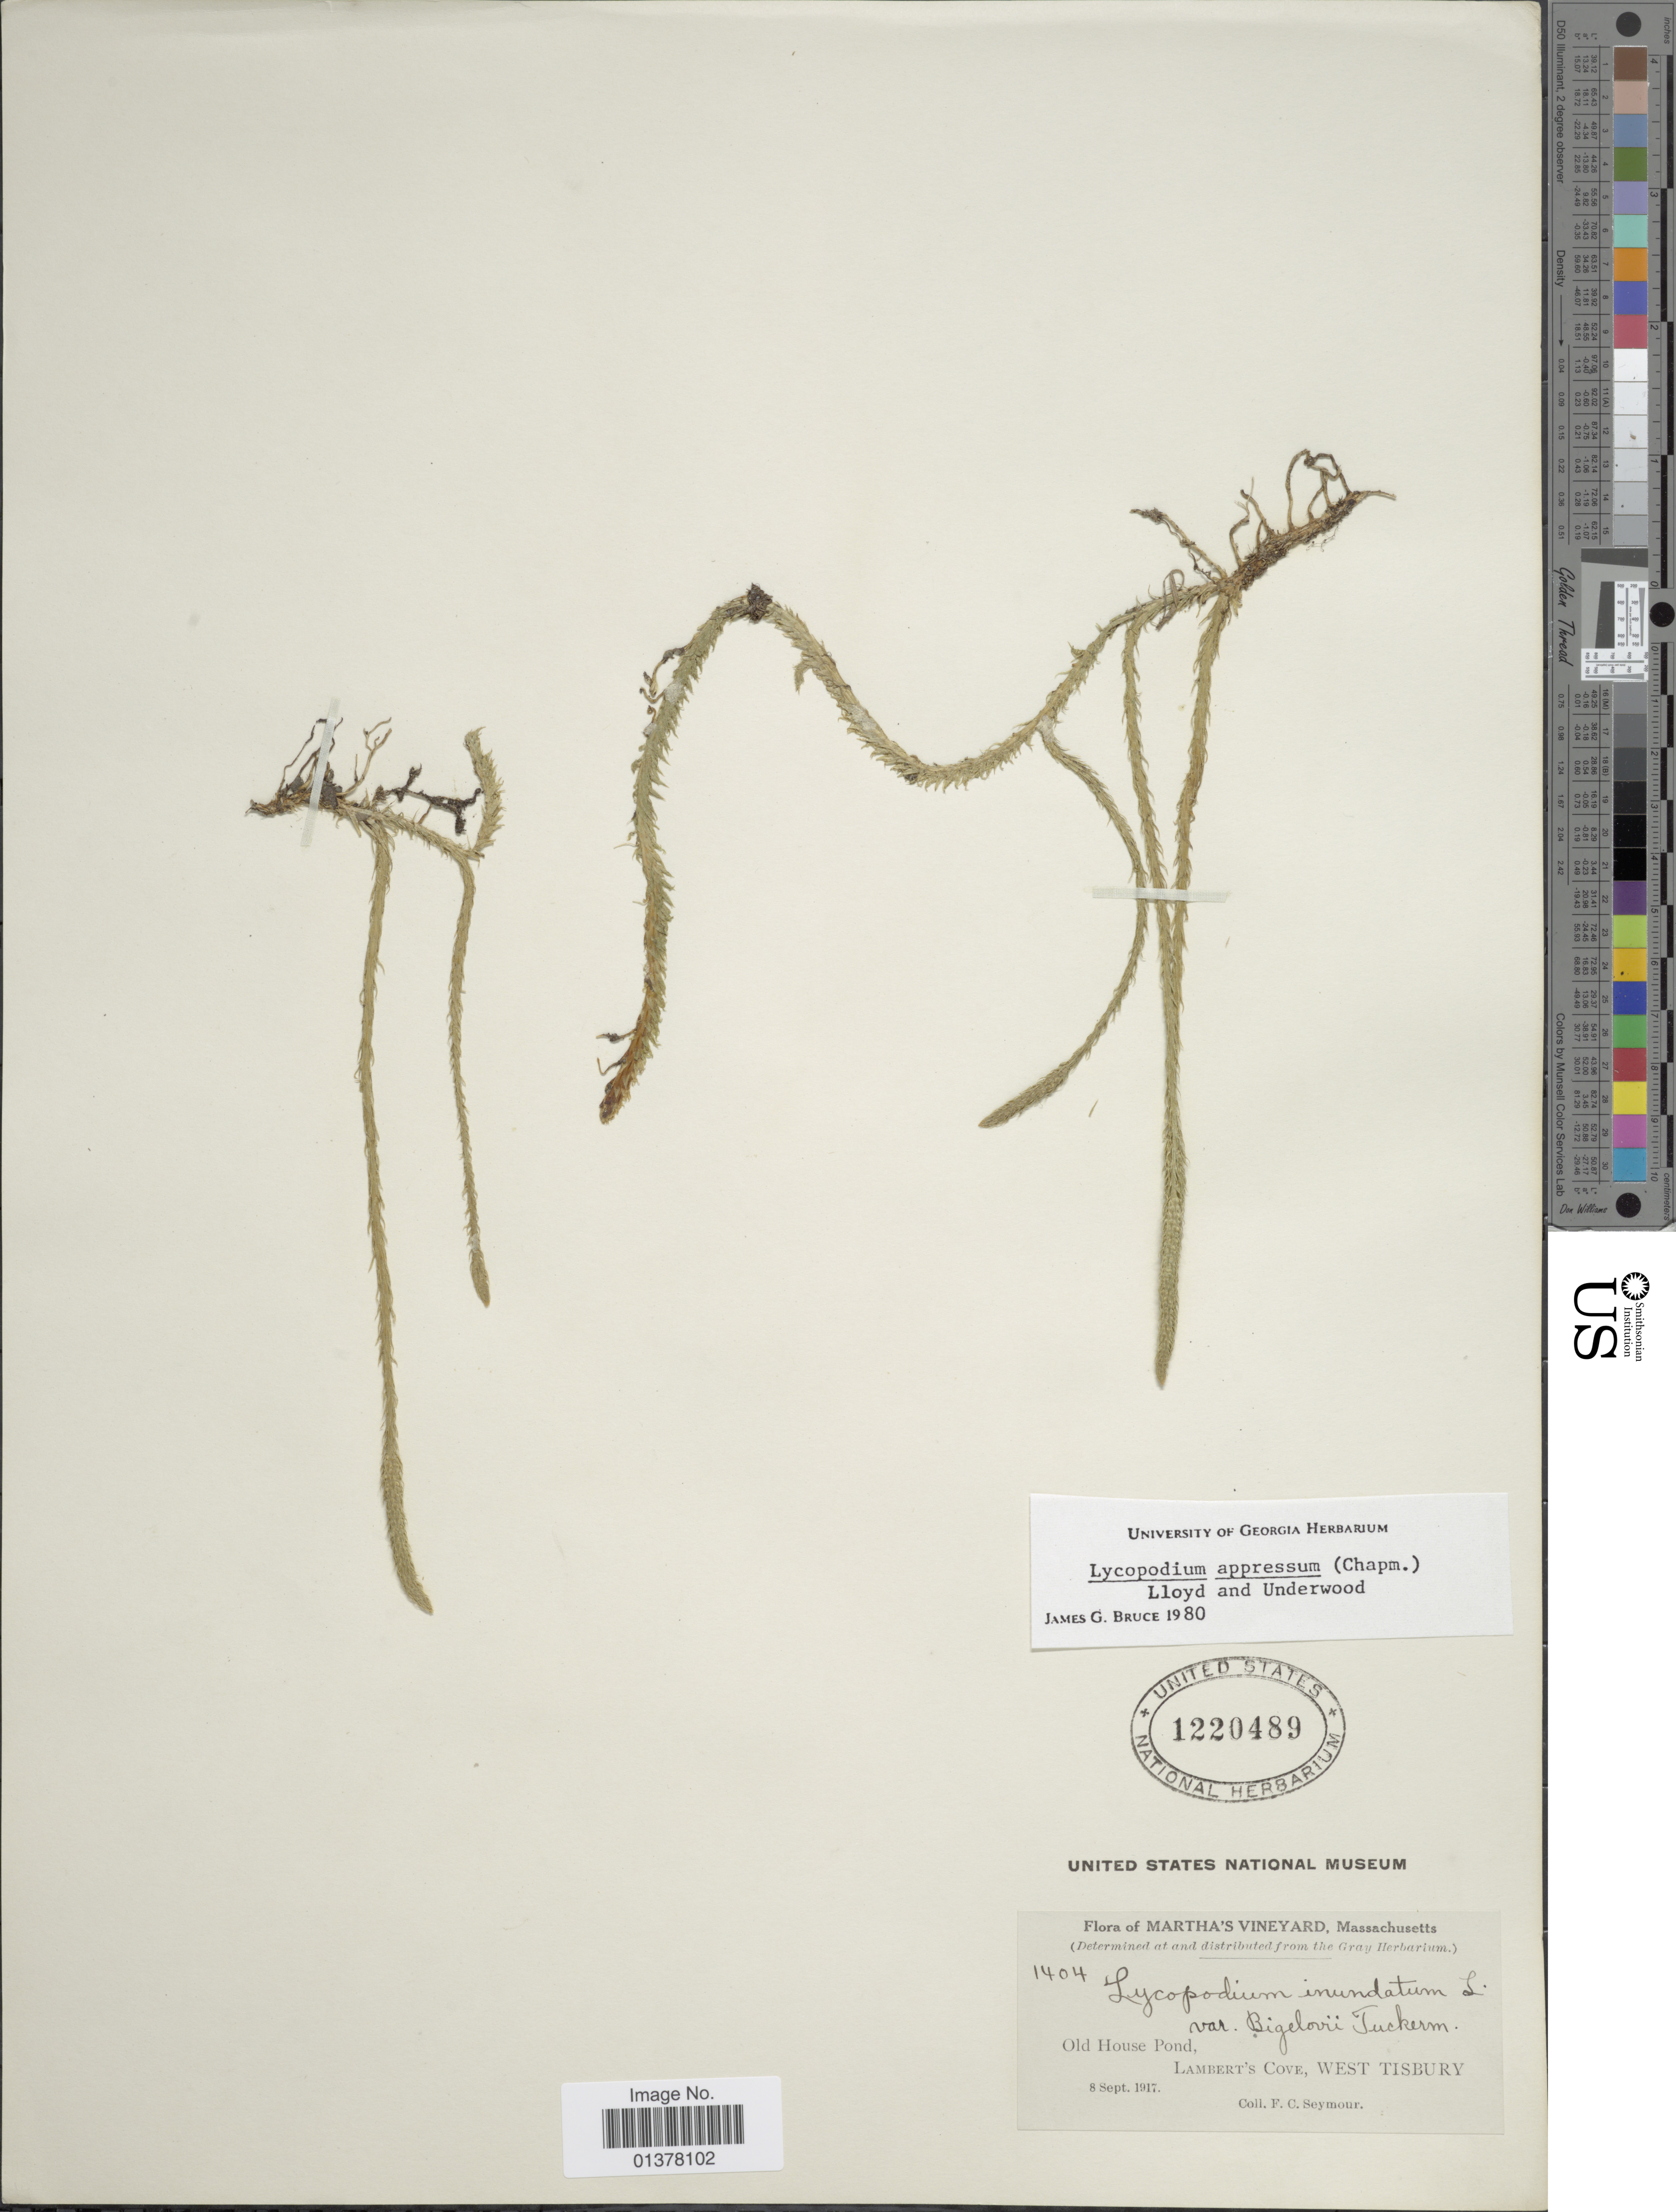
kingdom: Plantae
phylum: Tracheophyta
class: Lycopodiopsida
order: Lycopodiales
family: Lycopodiaceae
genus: Lycopodiella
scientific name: Lycopodiella appressa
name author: (Chapm.) Cranfill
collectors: F. C. Seymour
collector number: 1404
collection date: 1917-09-08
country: United States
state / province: Massachusetts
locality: Martha's Vineyard, Old House Pond, Lambert's Cove, West Tisbury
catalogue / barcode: US 1220489